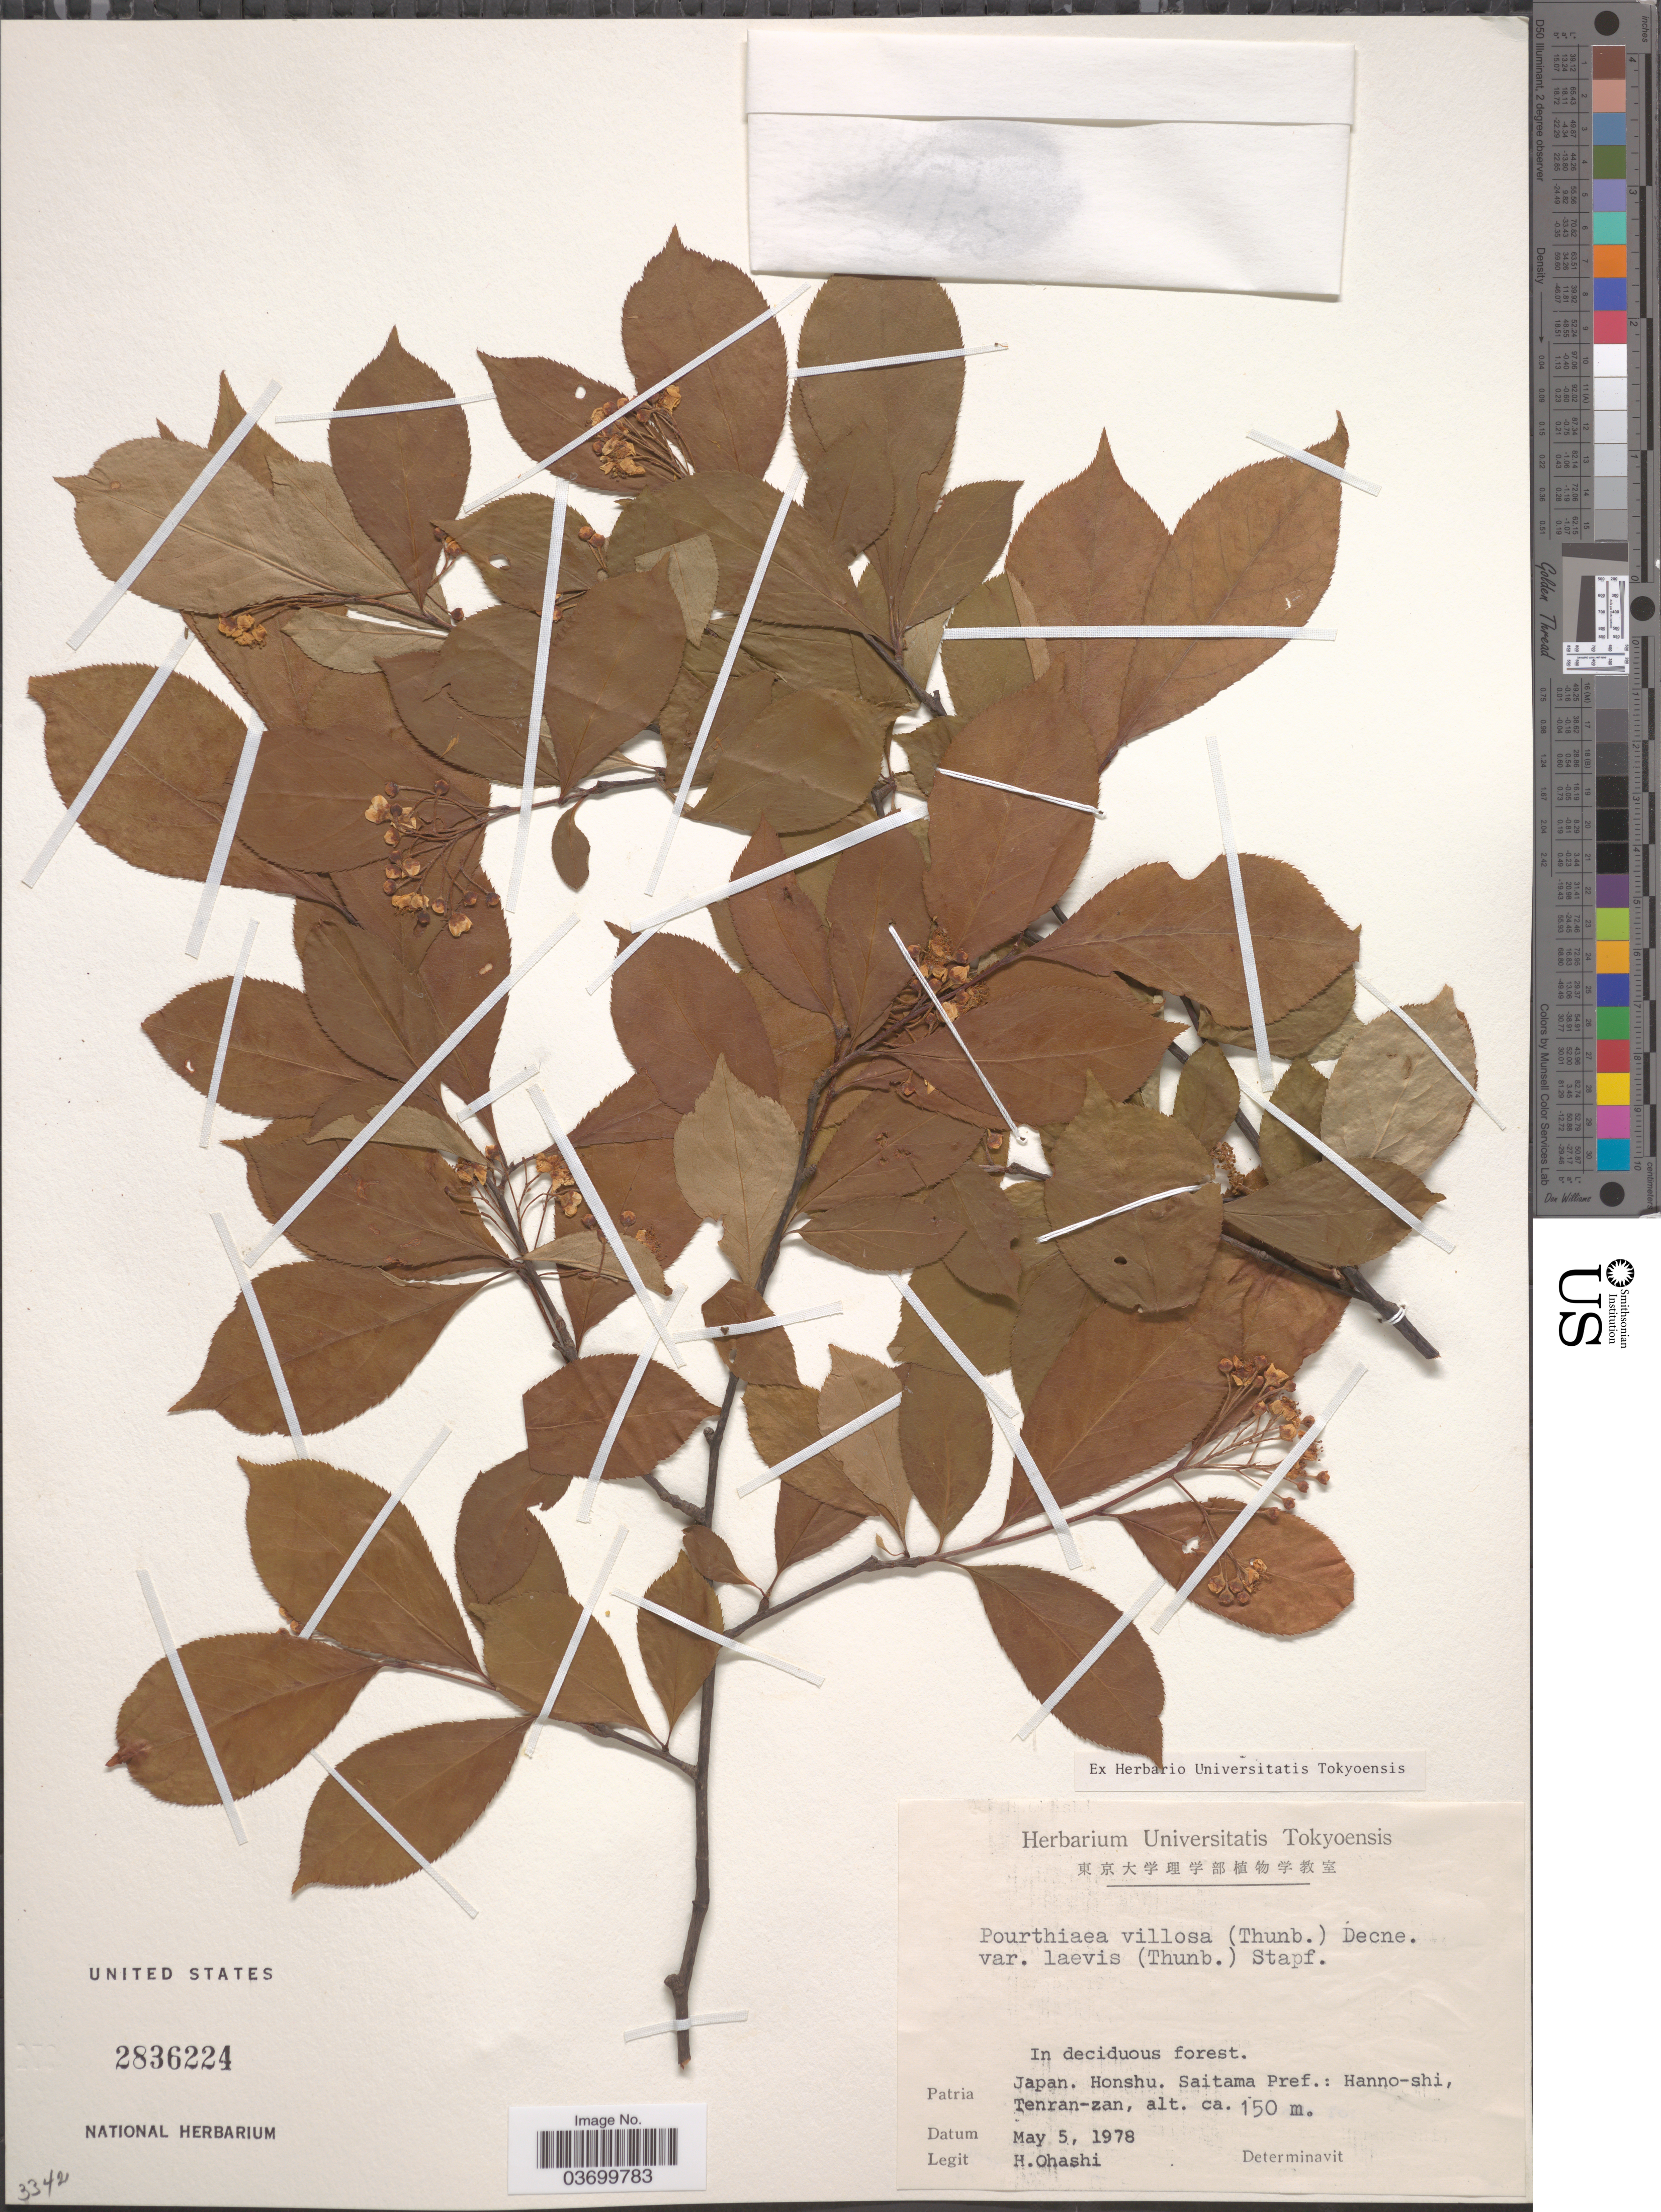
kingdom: Plantae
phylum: Tracheophyta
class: Magnoliopsida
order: Rosales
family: Rosaceae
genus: Pourthiaea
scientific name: Pourthiaea villosa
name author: Decne.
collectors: H. Ohashi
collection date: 1978-05-05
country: Japan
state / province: Saitama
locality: Honshu. Saitama Pref.: Hanno-shi, Tenran-zan.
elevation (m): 150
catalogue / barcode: US 2836224